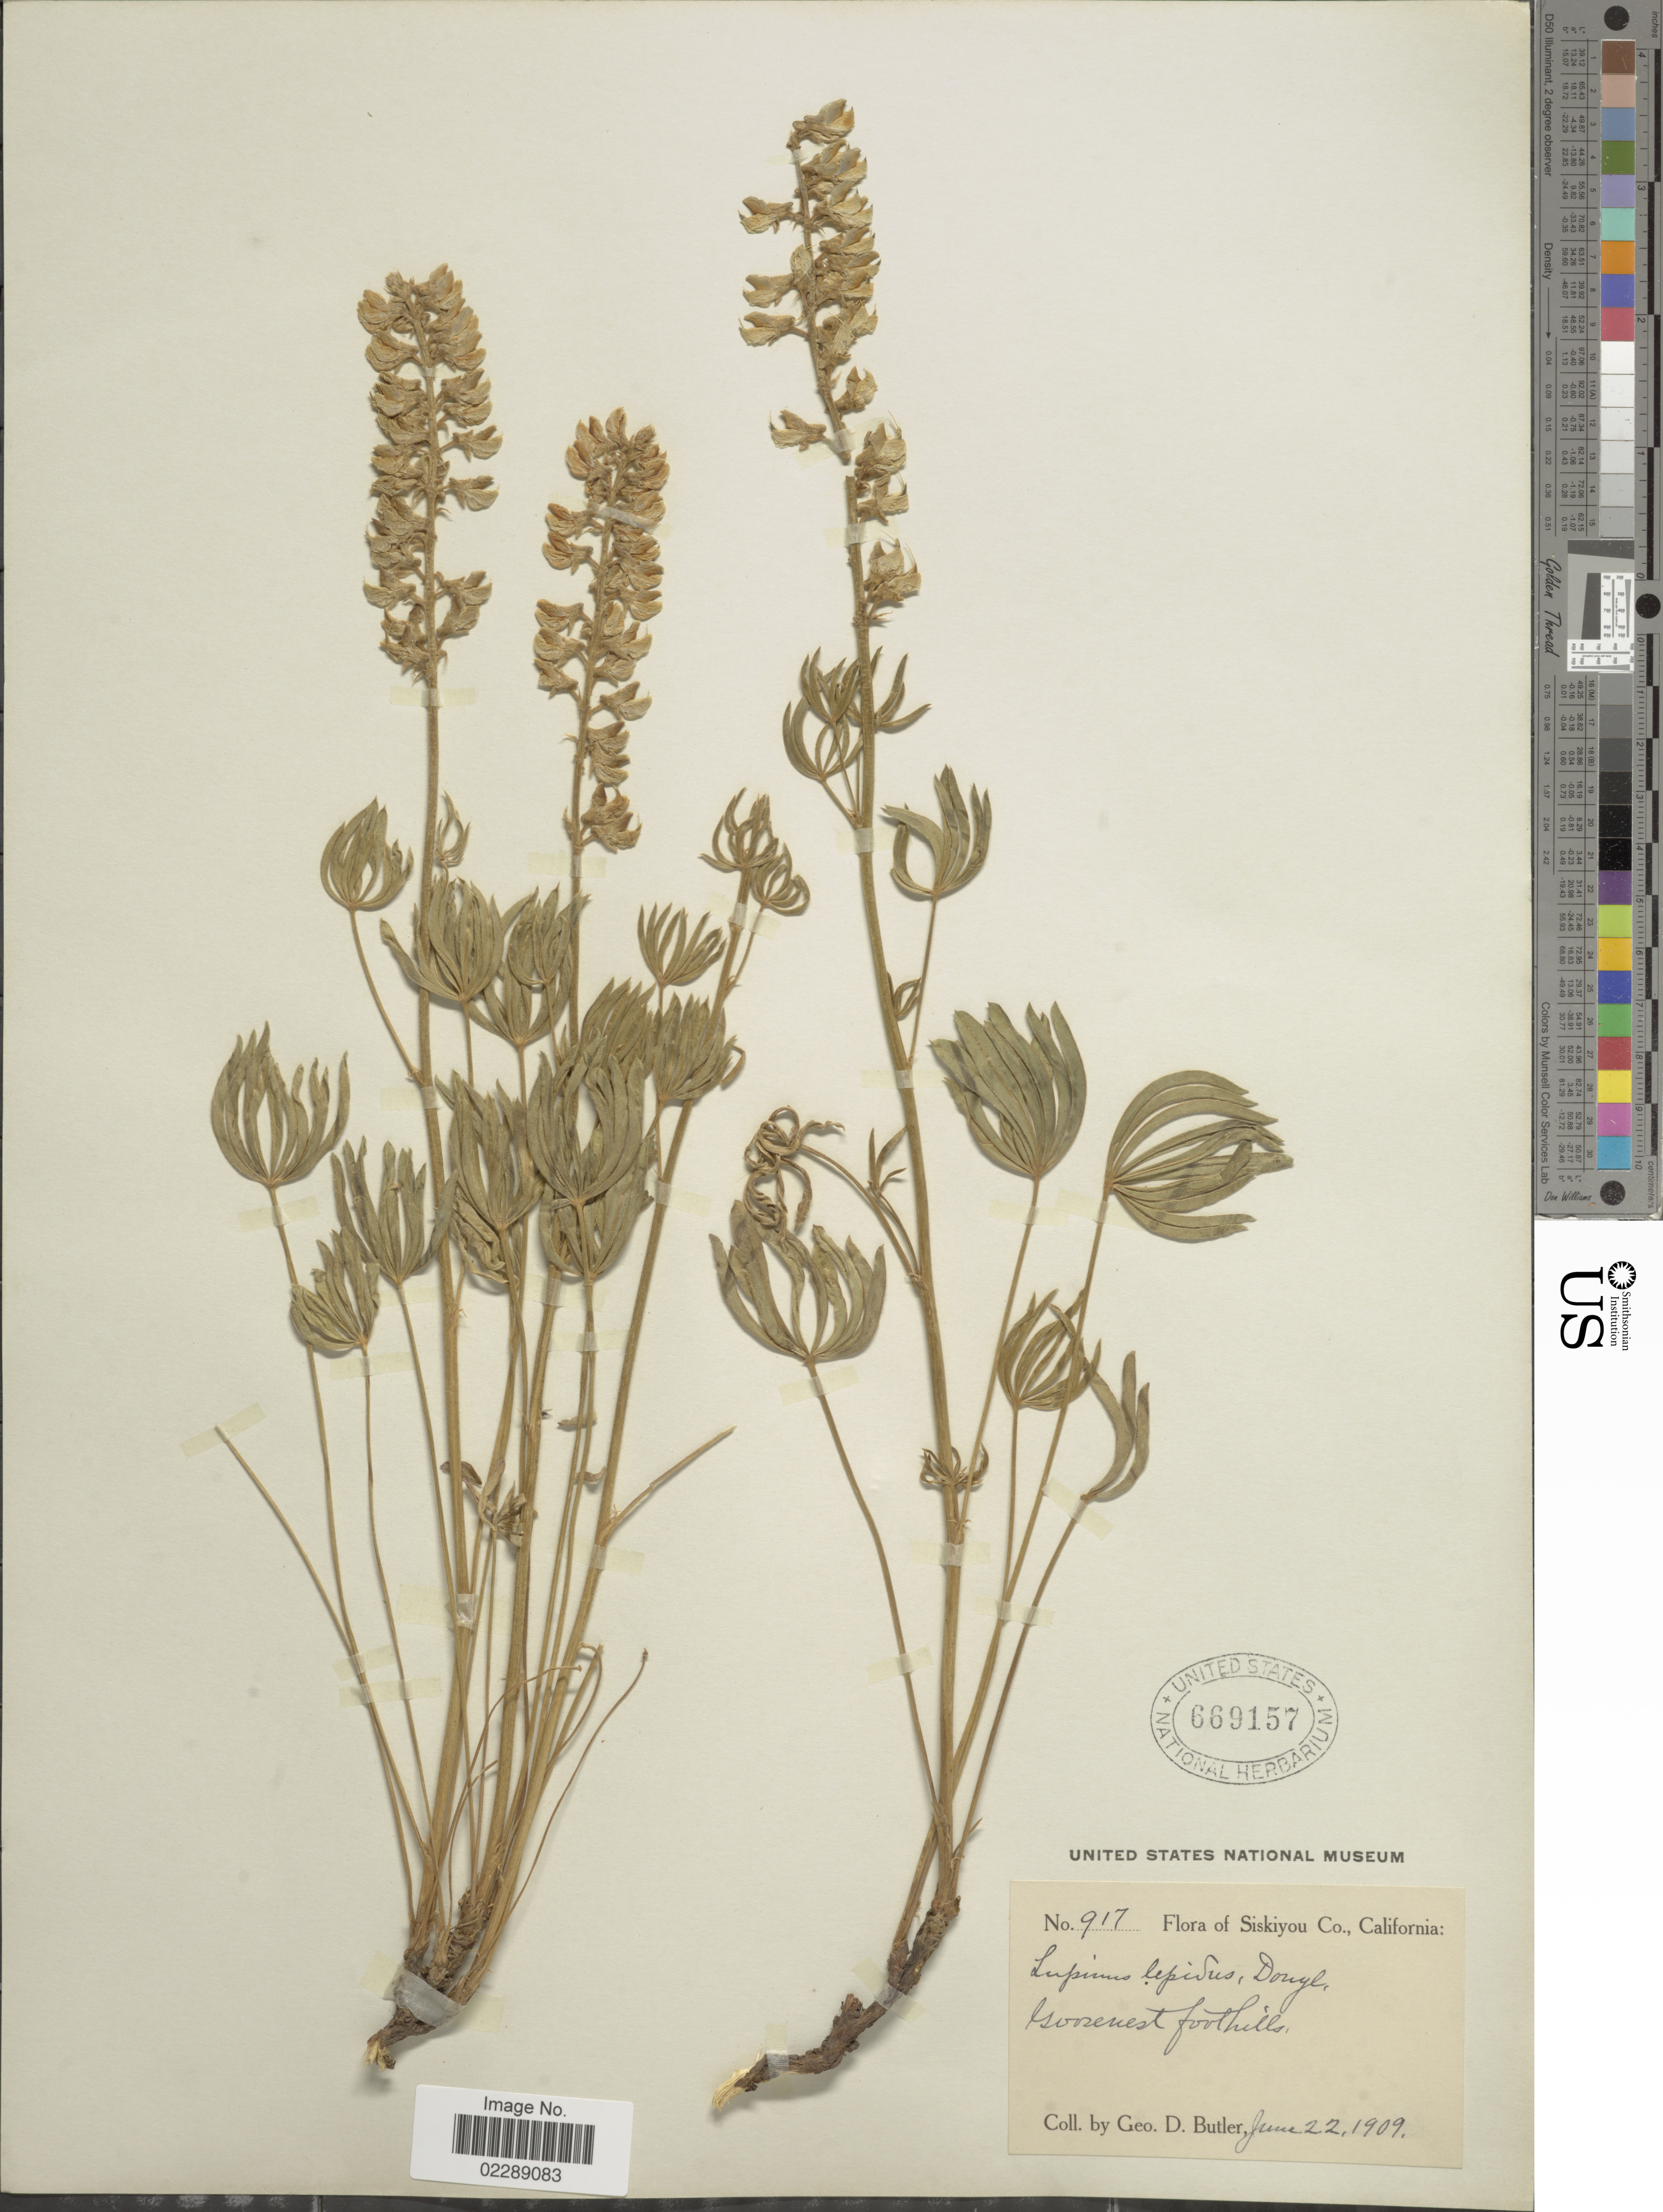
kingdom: Plantae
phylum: Tracheophyta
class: Magnoliopsida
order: Fabales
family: Fabaceae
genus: Lupinus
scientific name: Lupinus sp.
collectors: G. D. Butler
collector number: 917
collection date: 1909-06-22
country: United States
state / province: California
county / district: Siskiyou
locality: Siskiyou Co., California, Goosenest foothills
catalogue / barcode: US 669157